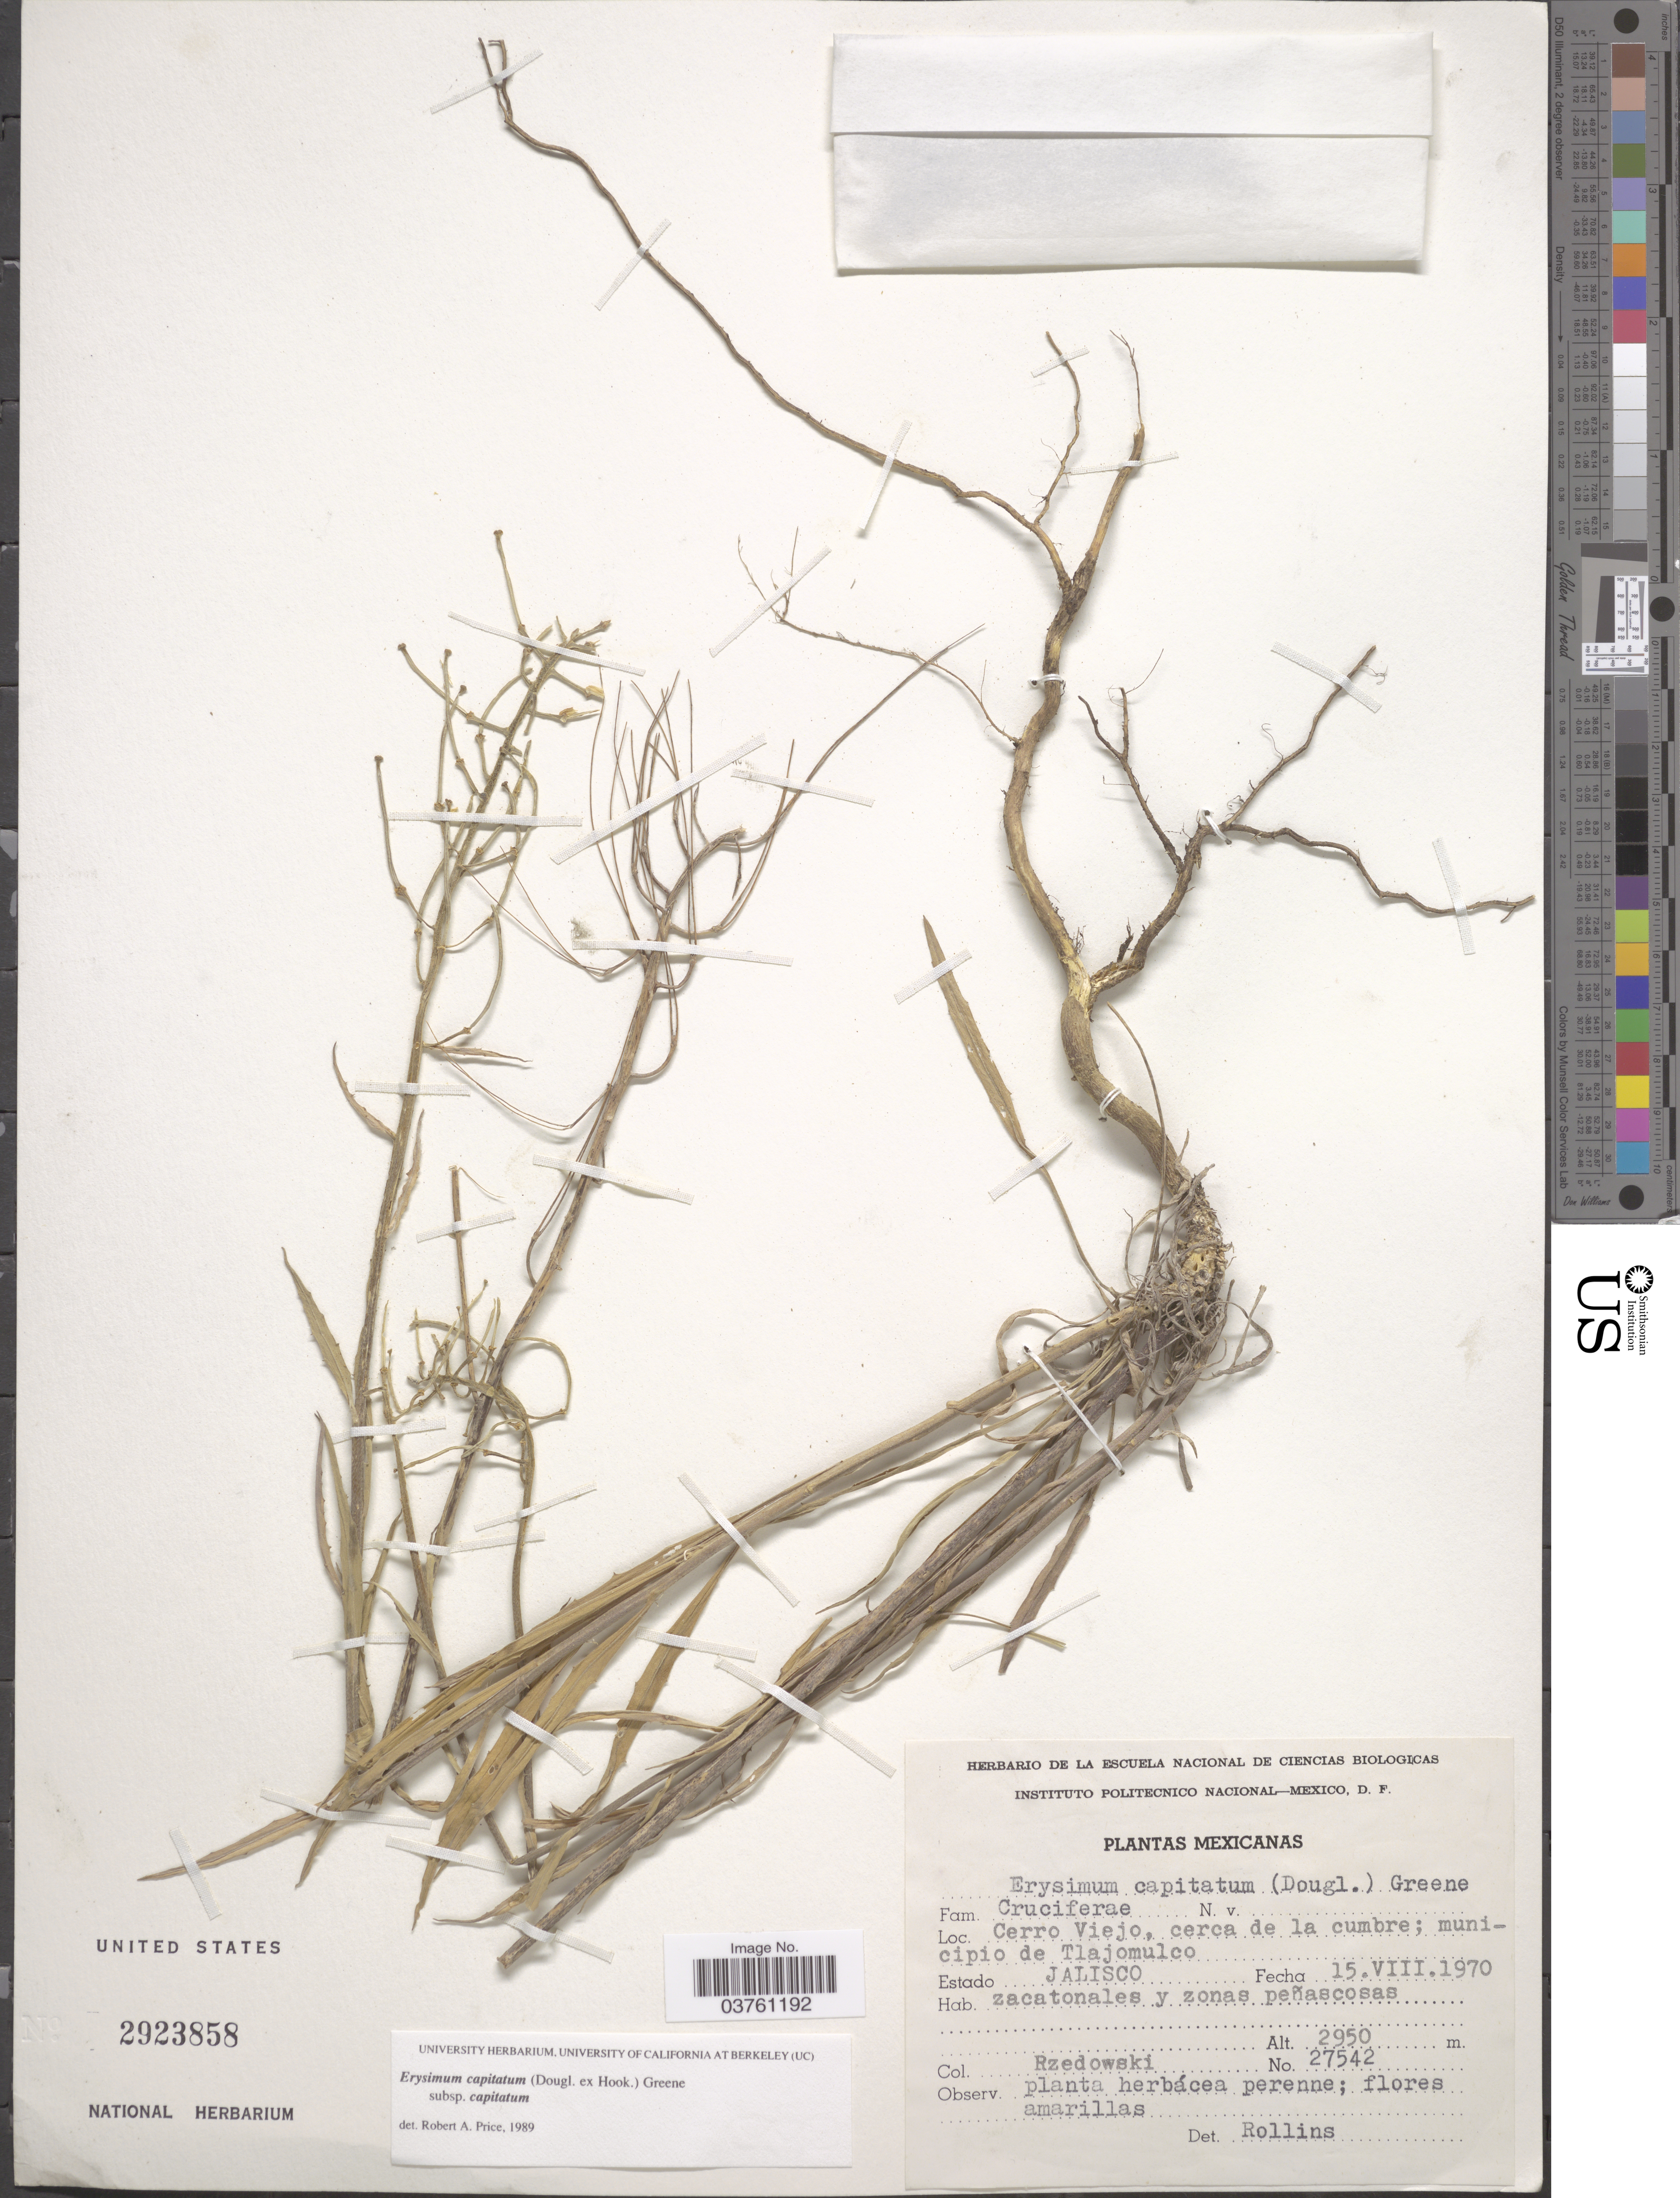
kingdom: Plantae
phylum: Tracheophyta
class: Magnoliopsida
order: Brassicales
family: Brassicaceae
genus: Erysimum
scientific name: Erysimum capitatum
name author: (Douglas ex Hook.) Greene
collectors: Rzedowski, --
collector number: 27542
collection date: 1970-08-15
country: Mexico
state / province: Jalisco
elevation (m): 2950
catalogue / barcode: US 2923858